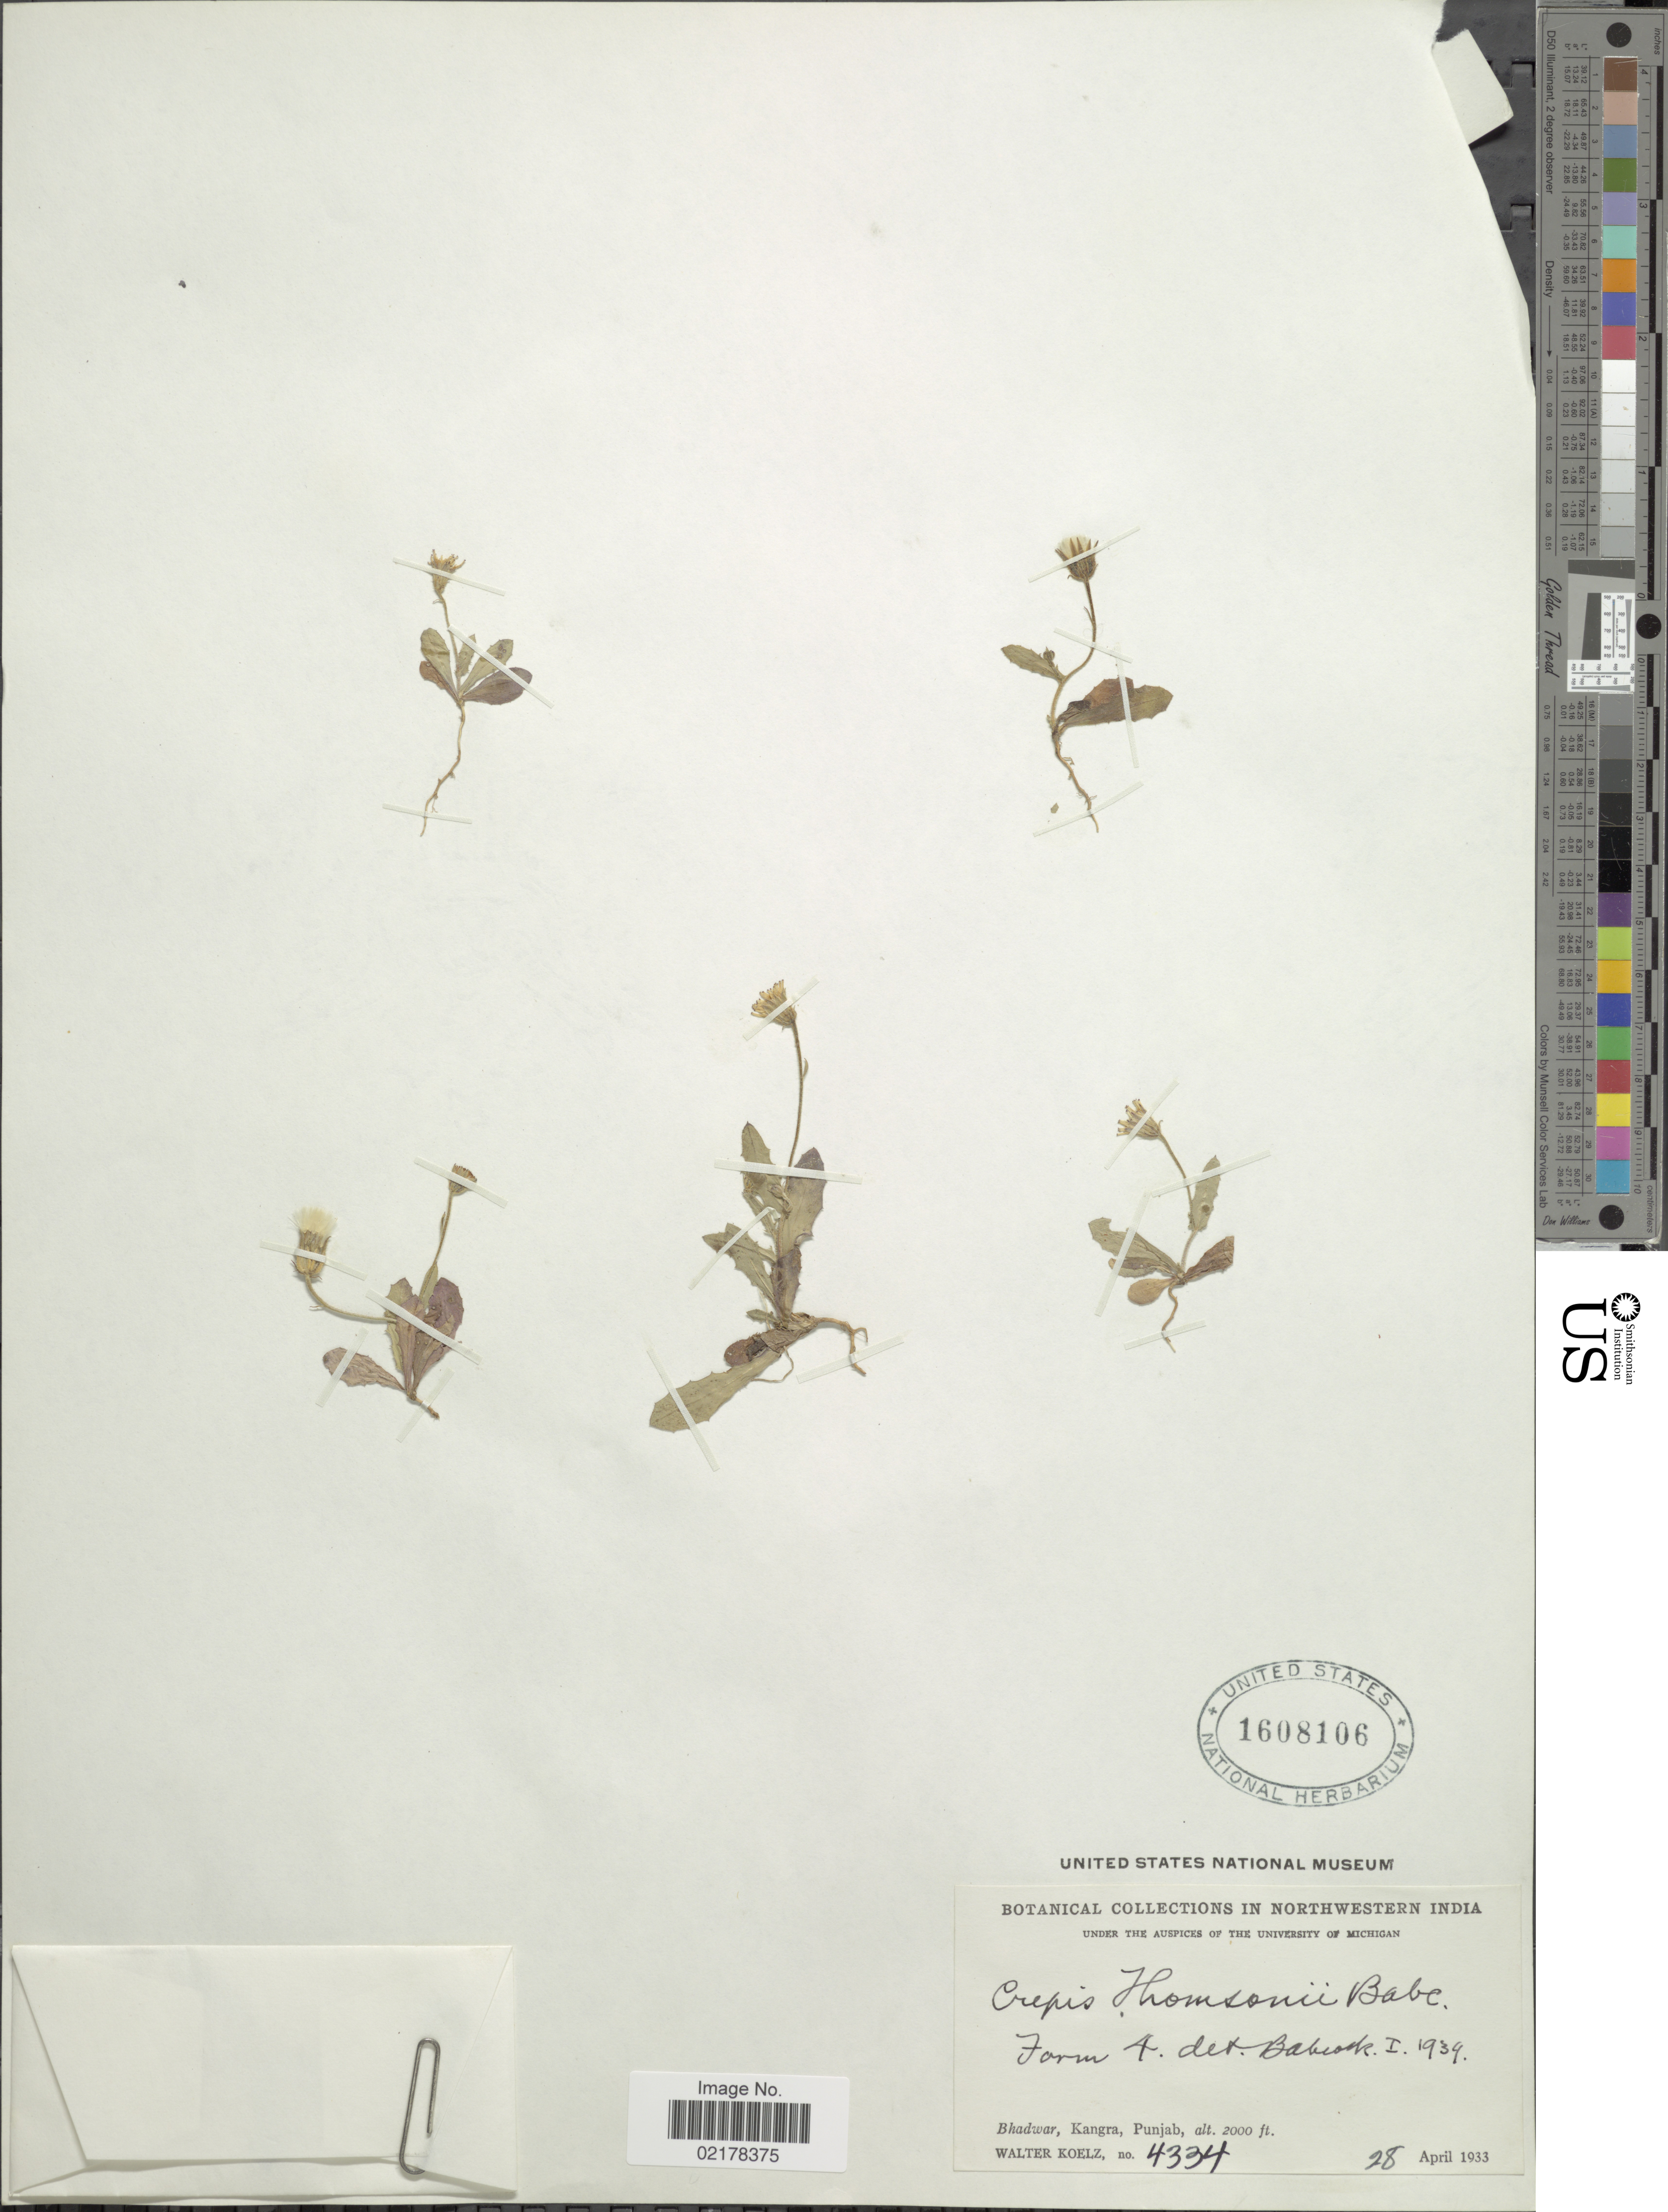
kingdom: Plantae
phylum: Tracheophyta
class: Magnoliopsida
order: Asterales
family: Asteraceae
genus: Crepis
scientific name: Crepis foetida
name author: L.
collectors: W. N. Koelz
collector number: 4334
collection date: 1933-04-28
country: India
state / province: Himachal Pradesh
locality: Bhadwar, Kangra, Punjab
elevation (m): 610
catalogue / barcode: US 1608106